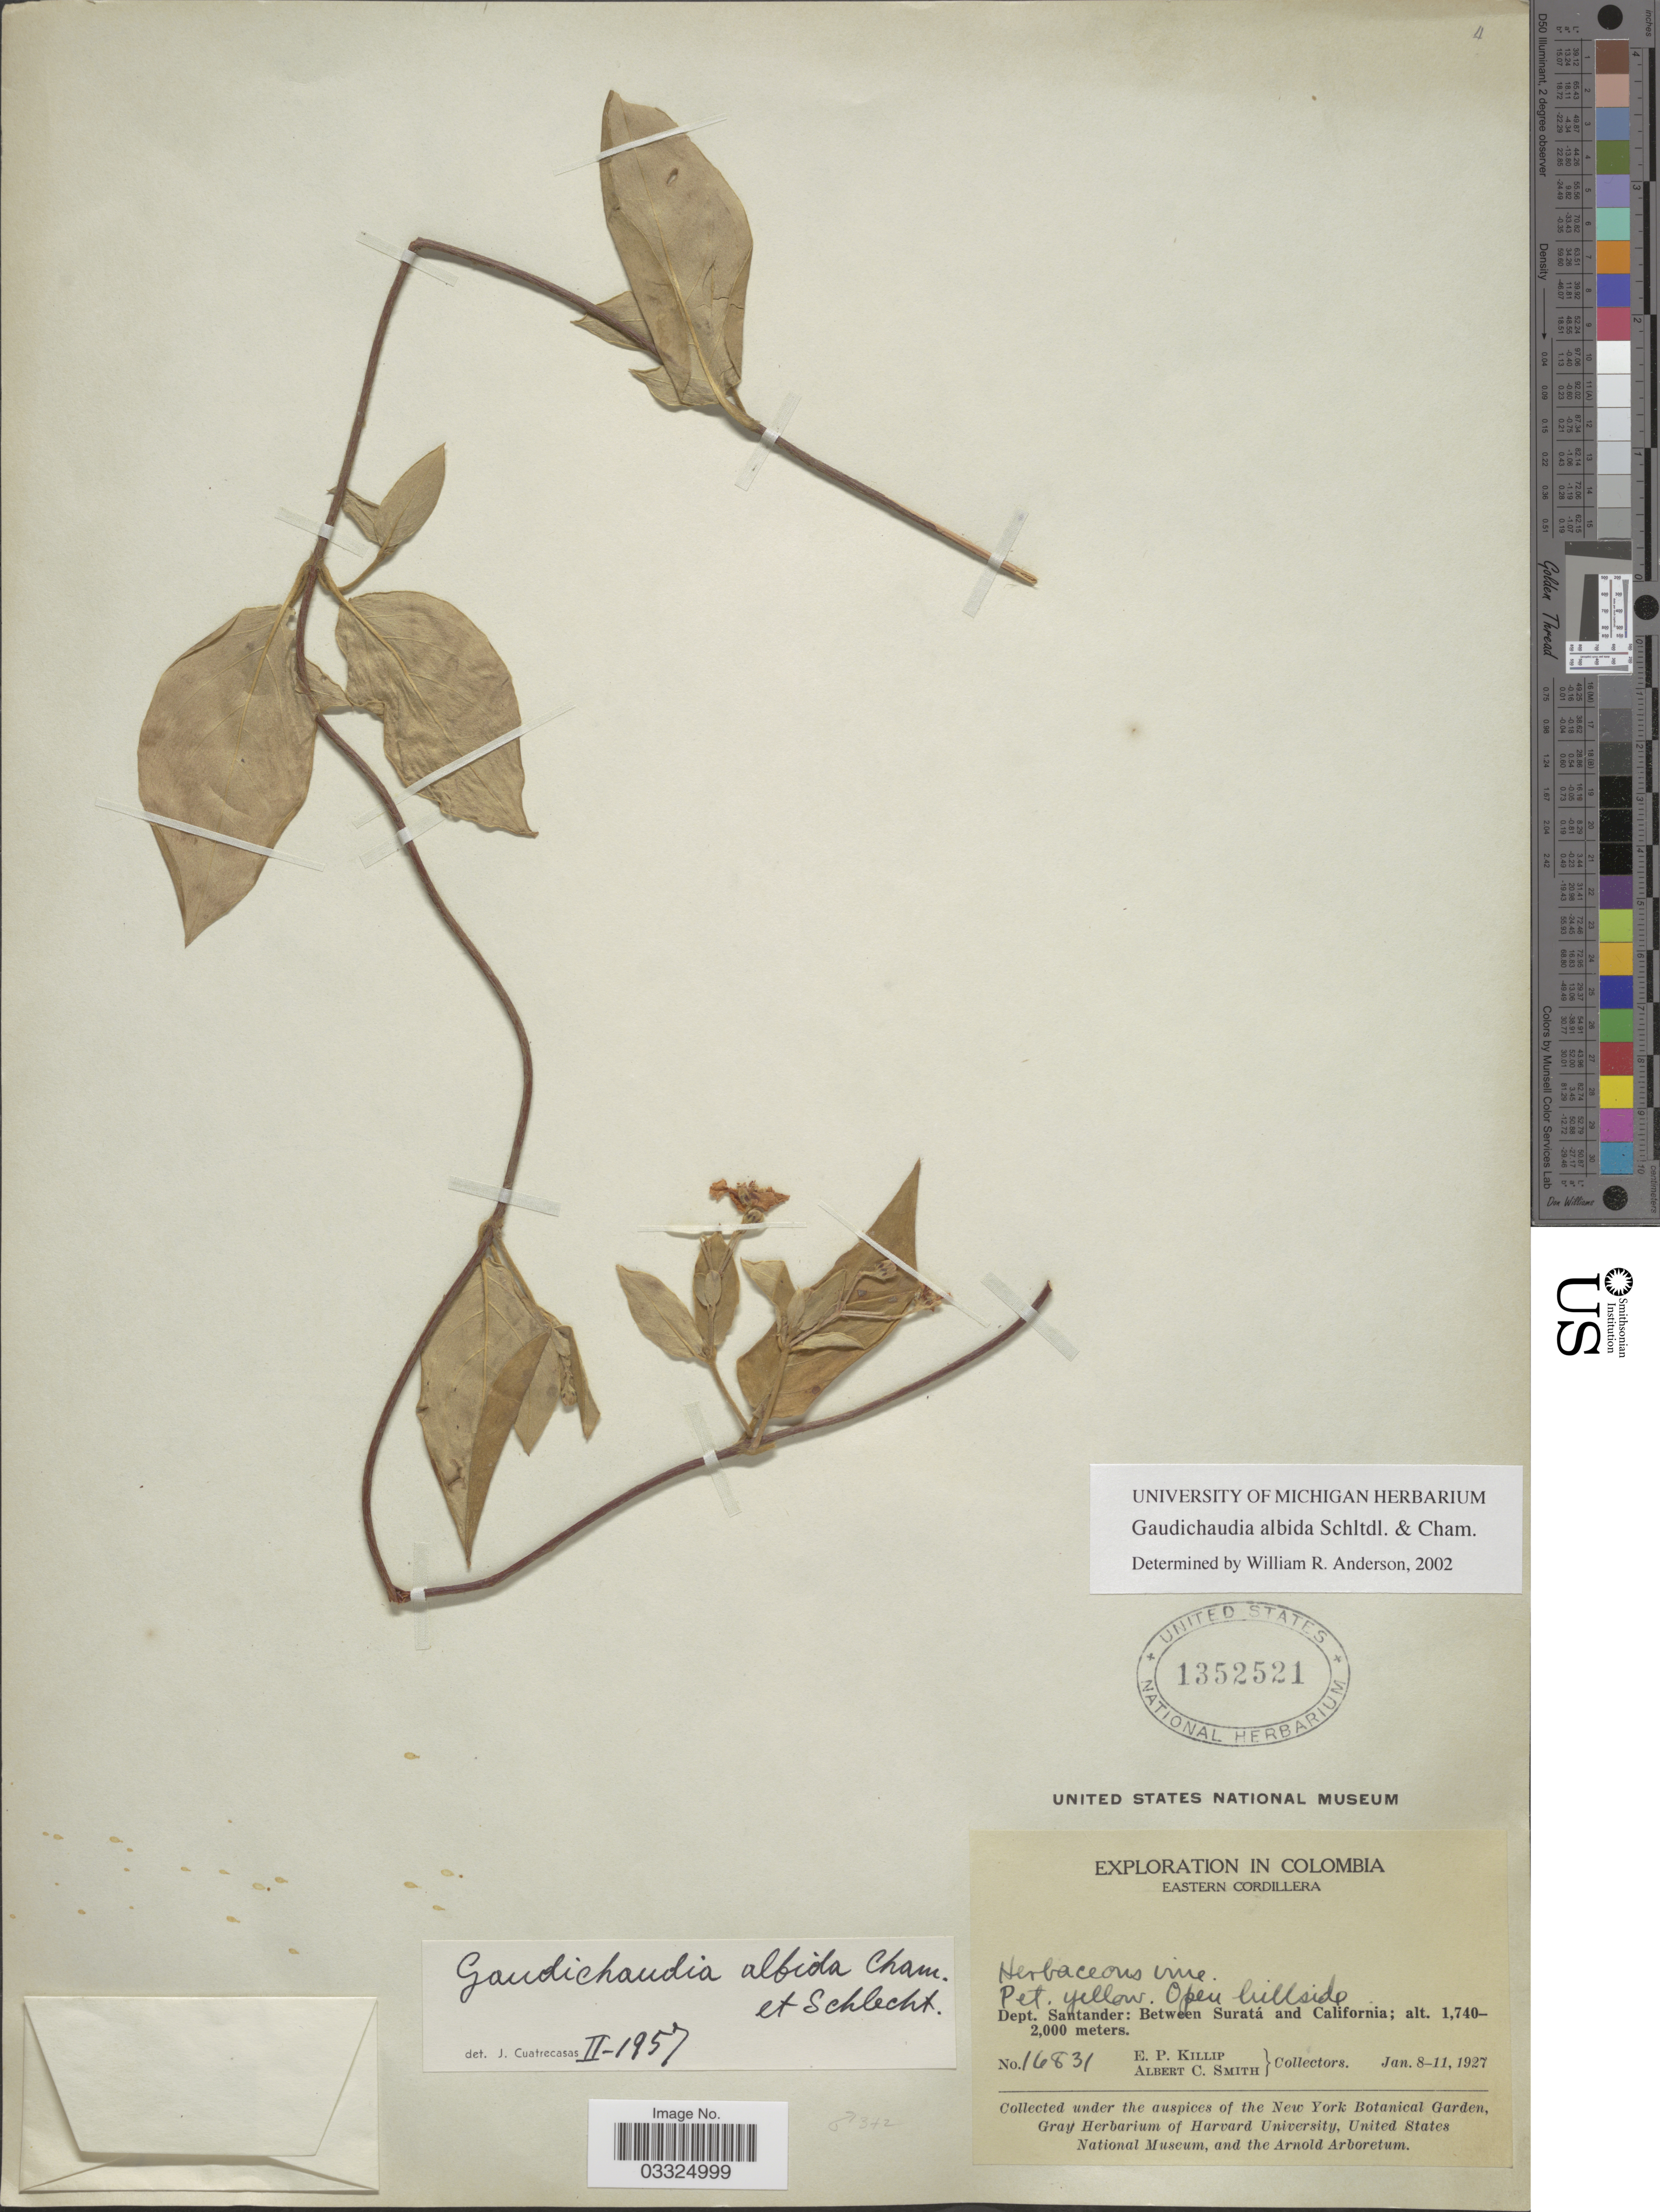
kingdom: Plantae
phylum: Tracheophyta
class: Magnoliopsida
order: Malpighiales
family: Malpighiaceae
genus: Gaudichaudia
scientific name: Gaudichaudia albida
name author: Schltdl. & Cham.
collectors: E. P. Killip & A. C. Smith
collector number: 16831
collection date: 1927-01-08/1927-01-11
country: Colombia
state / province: Santander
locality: Eastern Cordillera. Dept. Santander: Between Río Suratá and California.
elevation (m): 1740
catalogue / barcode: US 1352521